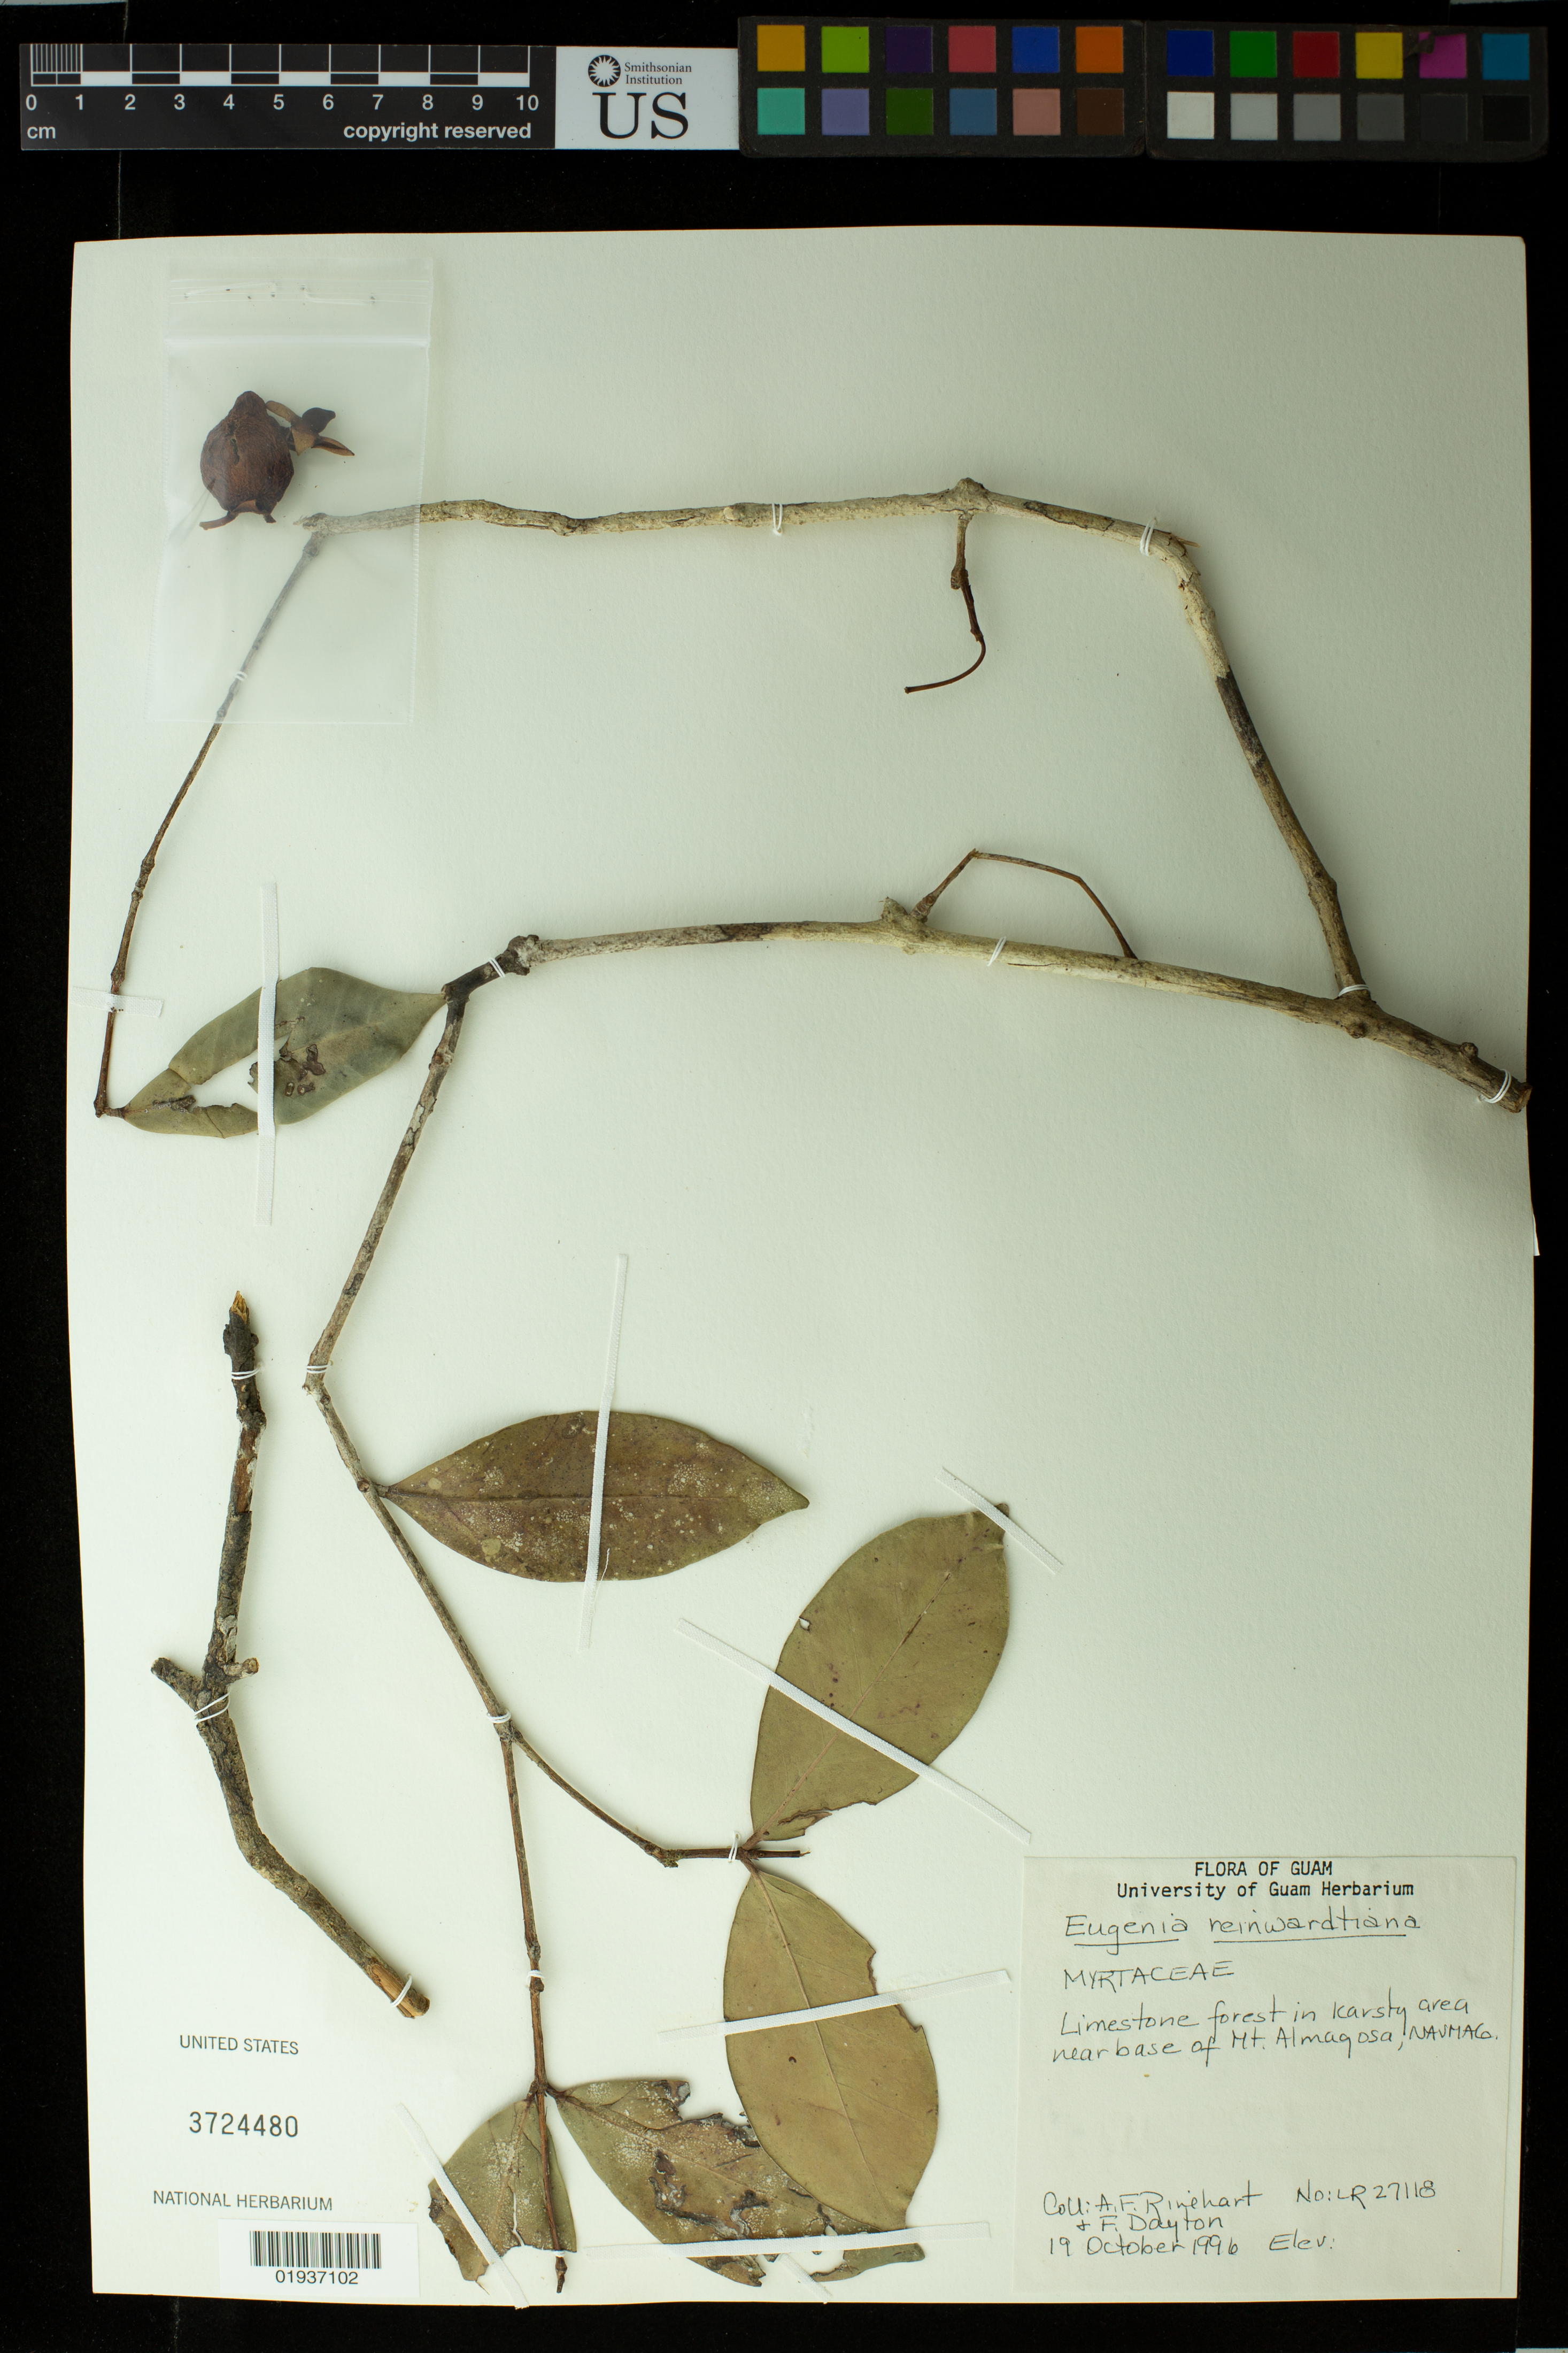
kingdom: Plantae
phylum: Tracheophyta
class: Magnoliopsida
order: Myrtales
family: Myrtaceae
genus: Eugenia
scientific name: Eugenia reinwardtiana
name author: (Blume) DC.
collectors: A. Rinehart & F. Dayton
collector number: LR27118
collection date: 1996-10-19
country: Guam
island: Guam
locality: Near base of Mt. Almagosa, NAVMA6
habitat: Limestone forest in karsty area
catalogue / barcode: US 3724480